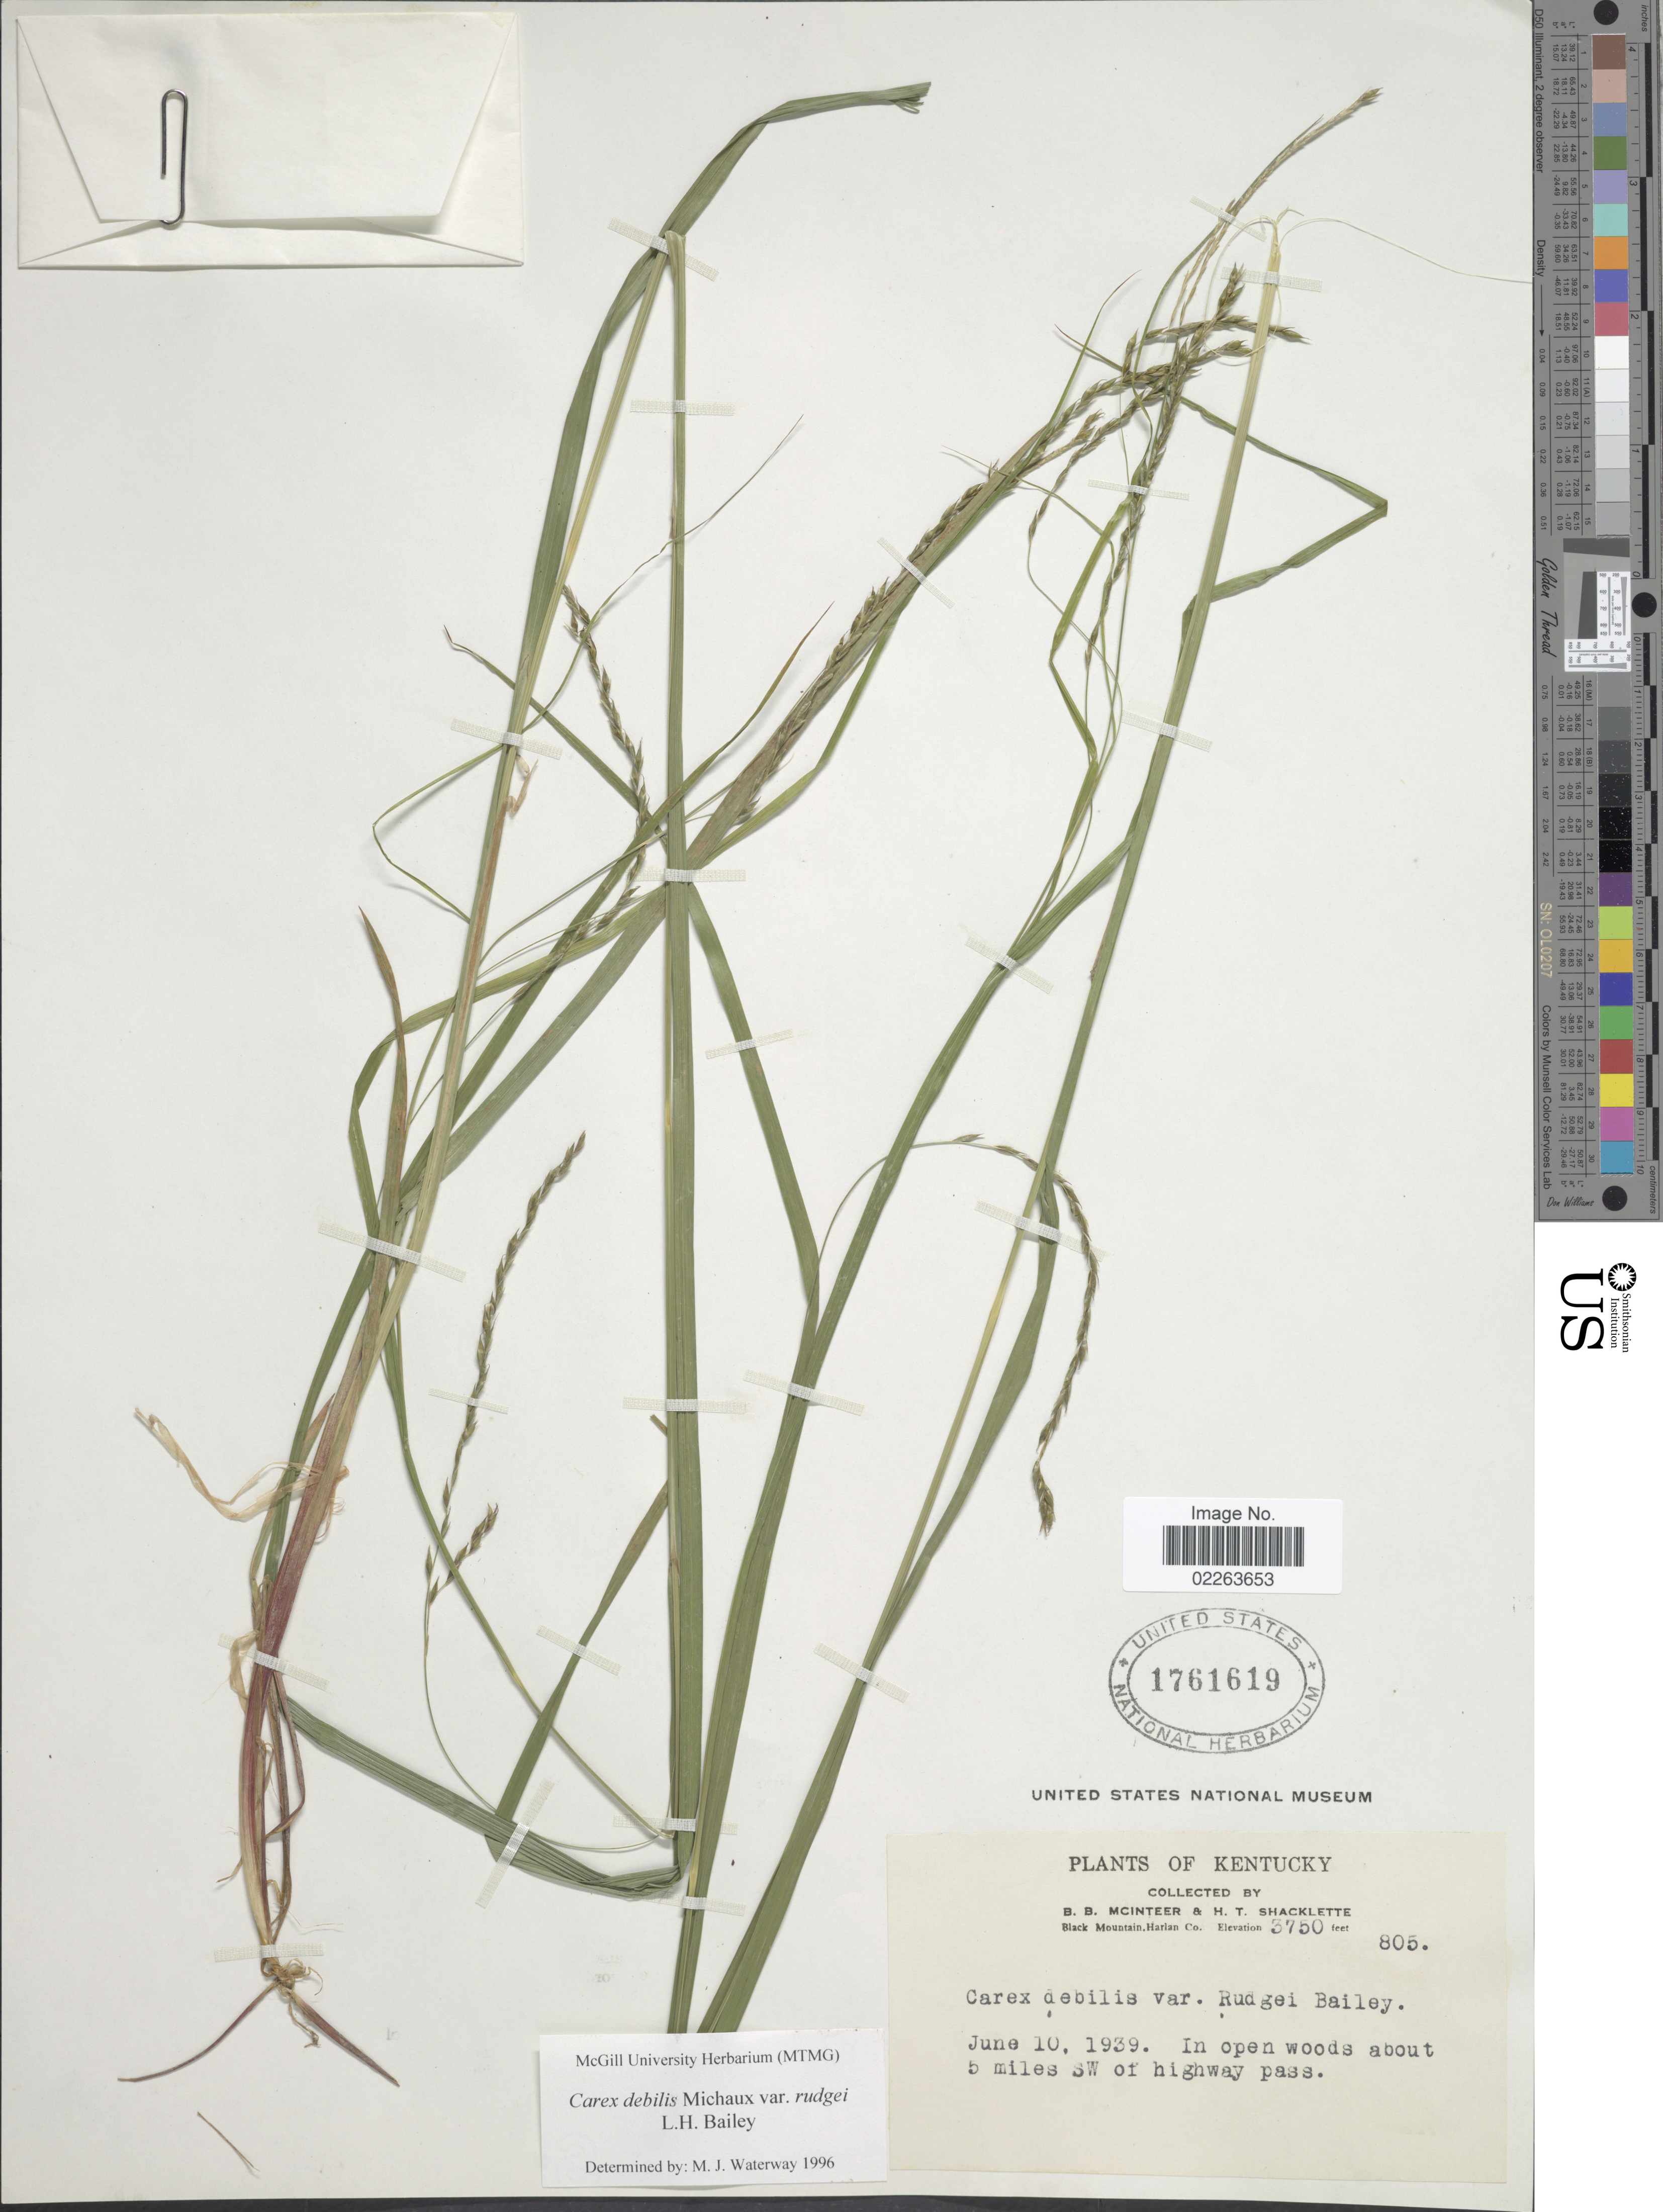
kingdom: Plantae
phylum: Tracheophyta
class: Liliopsida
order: Poales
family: Cyperaceae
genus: Carex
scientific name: Carex flexuosa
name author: Muhl. ex Willd.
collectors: B. McInteer & H. Shacklette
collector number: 805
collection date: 1939-06-10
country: United States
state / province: Kentucky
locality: Black Mountain, Harlan Co. In open woods about 5 miles SW of highway pass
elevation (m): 1143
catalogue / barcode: US 1761619